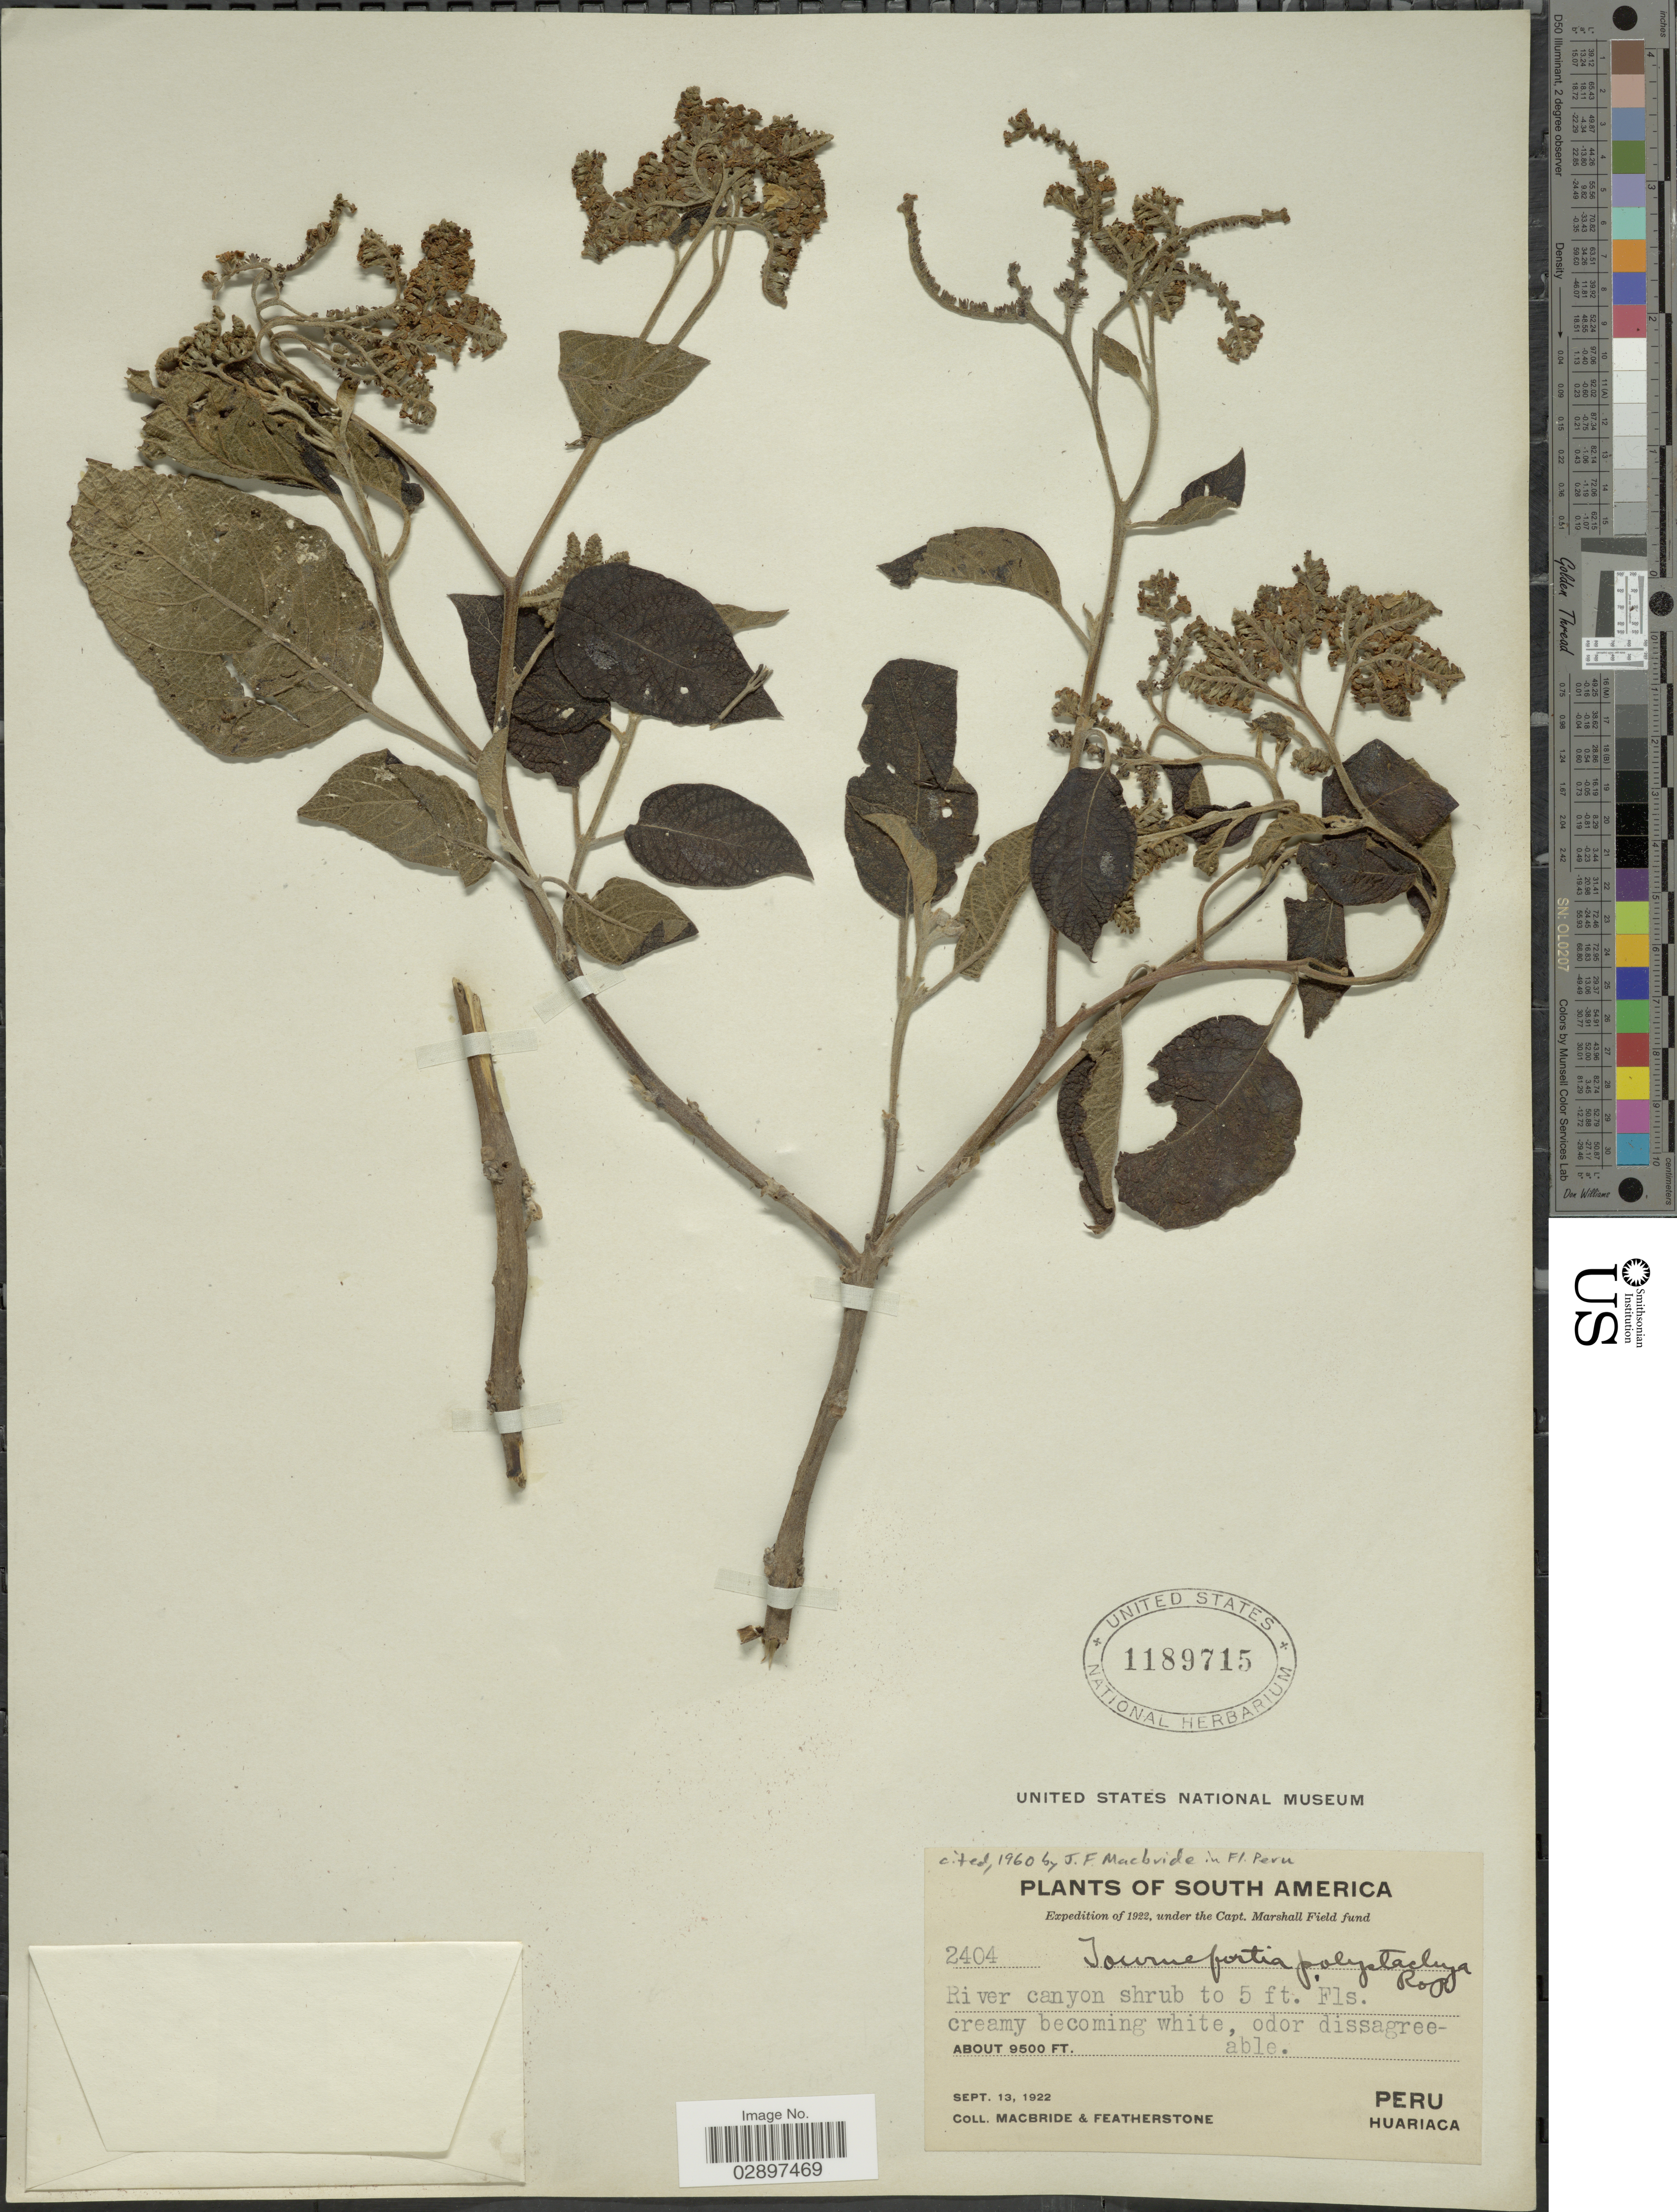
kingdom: Plantae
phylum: Tracheophyta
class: Magnoliopsida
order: Boraginales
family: Heliotropiaceae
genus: Tournefortia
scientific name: Tournefortia polystachya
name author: Ruiz & Pav.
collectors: Macbride, -- & -. Featherstone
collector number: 2404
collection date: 1922-09-13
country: Peru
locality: Huariaca.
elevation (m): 2896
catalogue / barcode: US 1189715